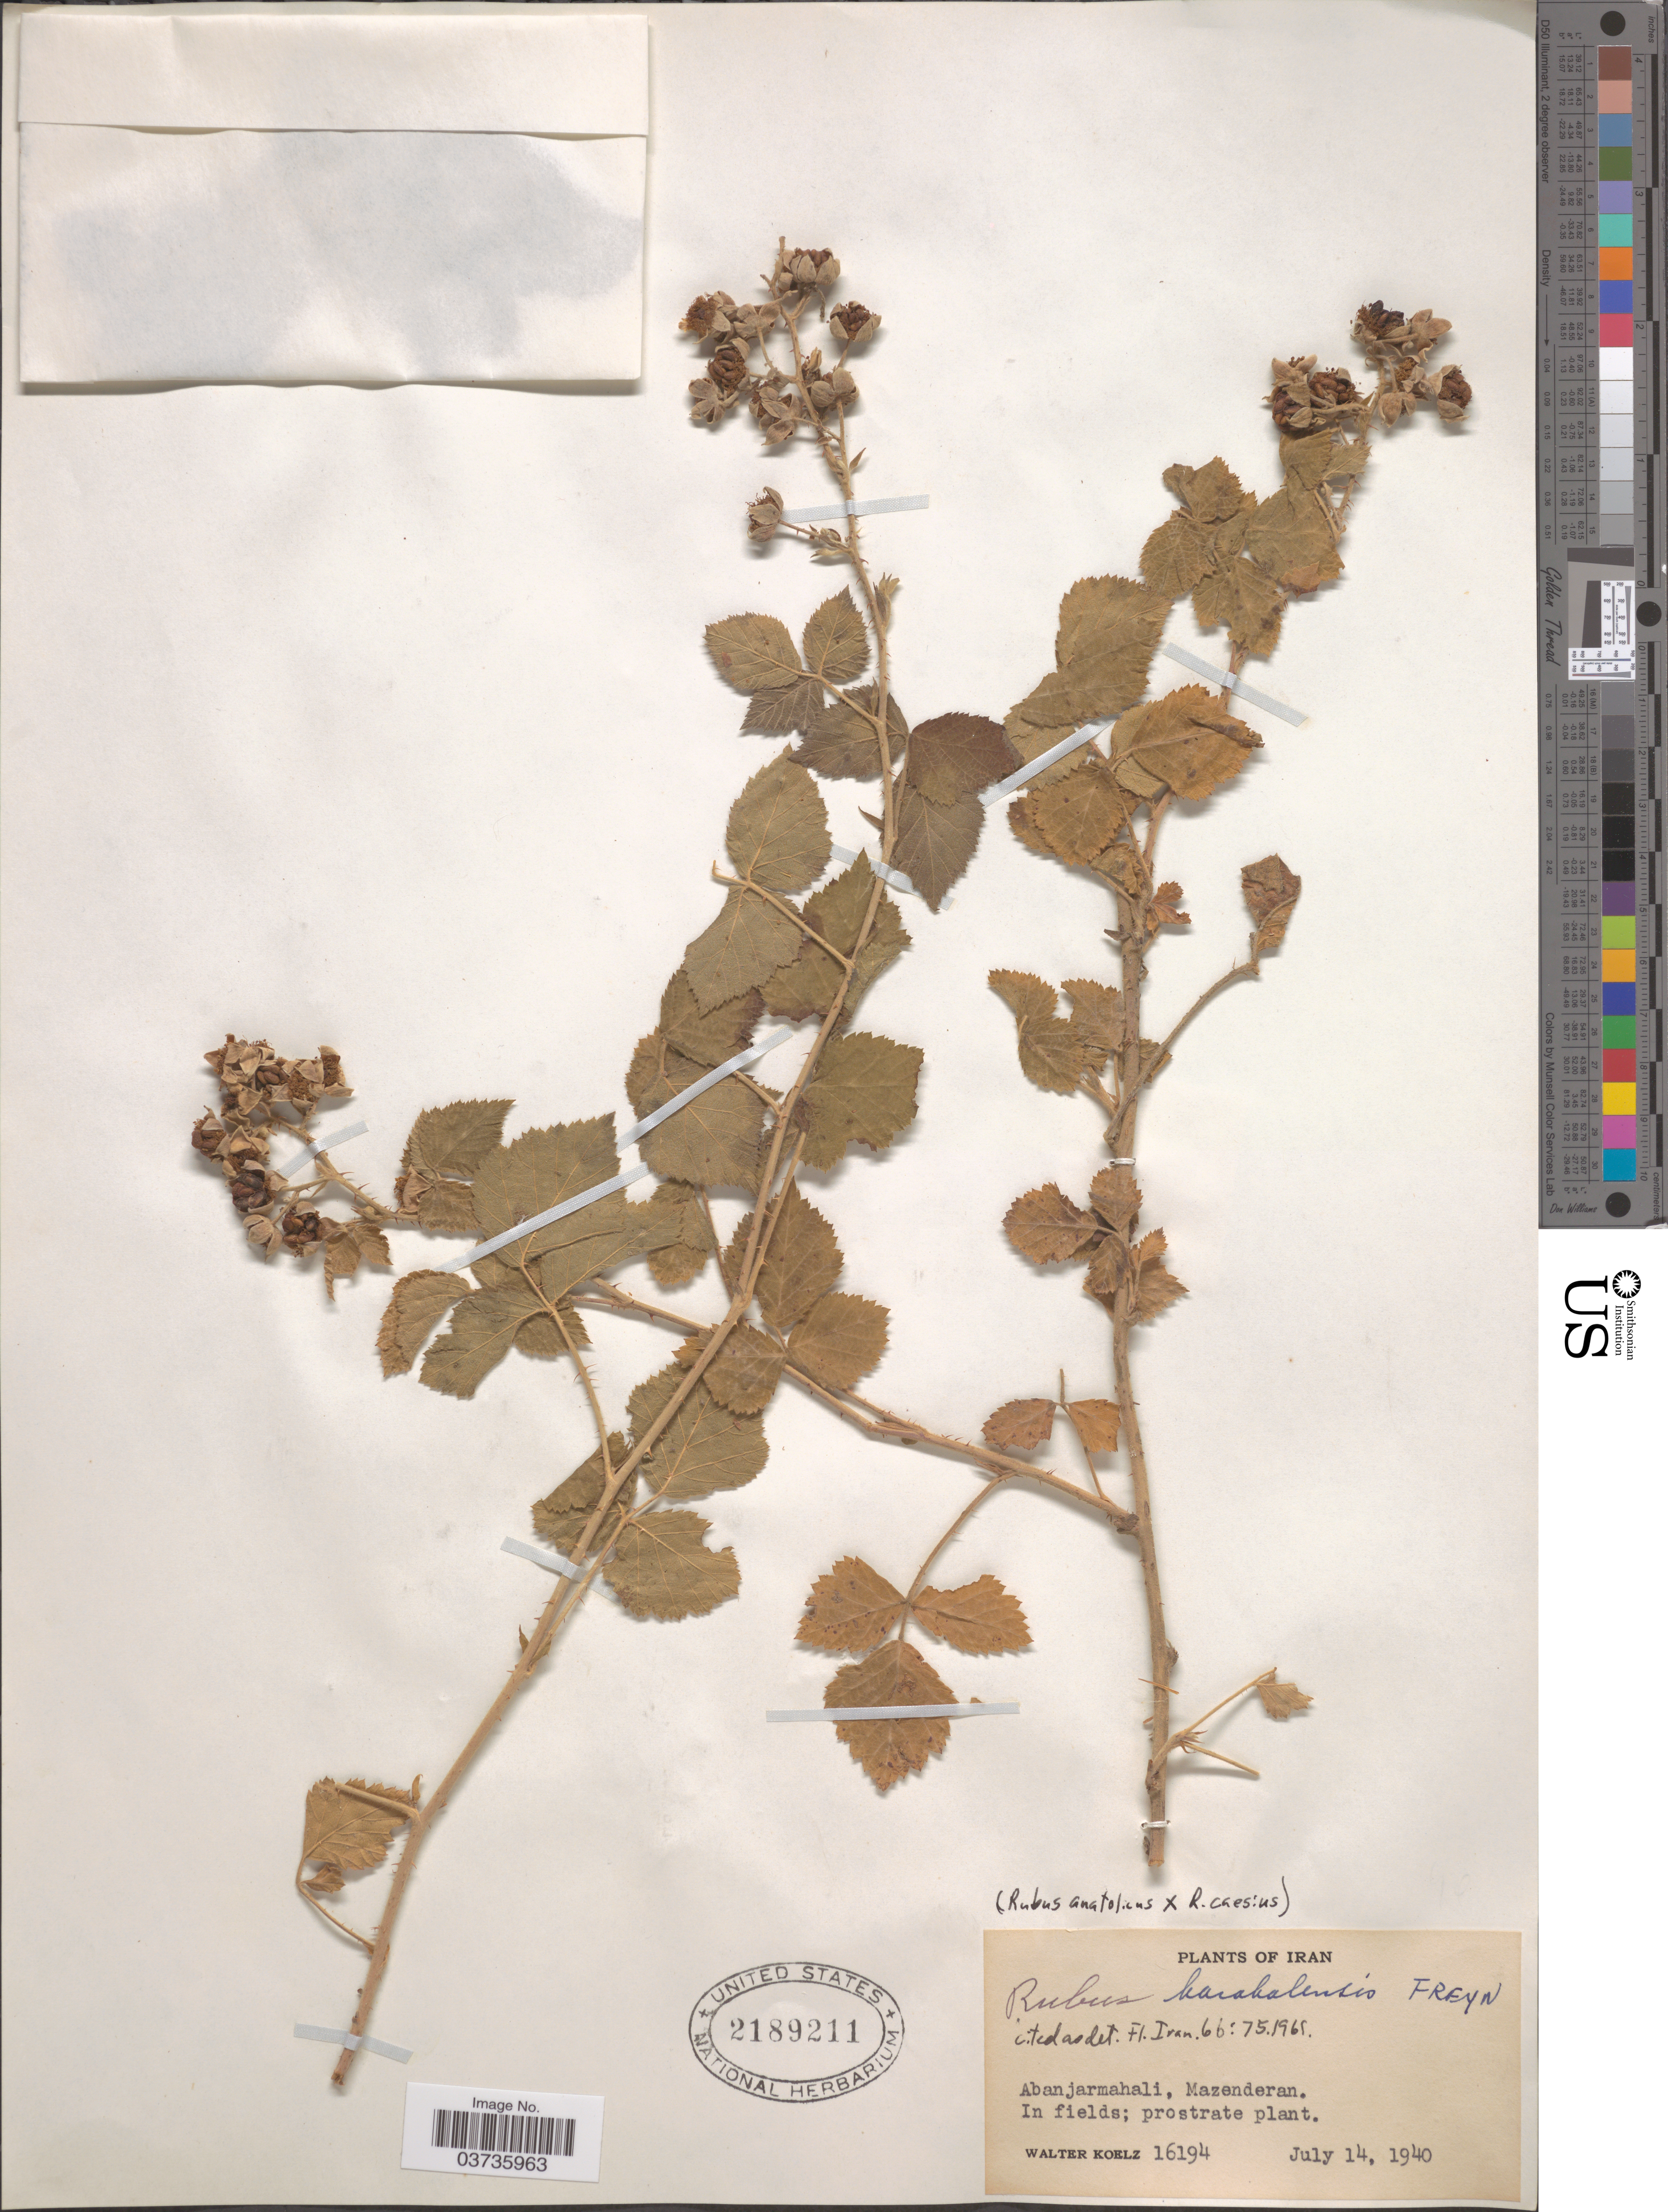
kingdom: Plantae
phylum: Tracheophyta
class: Magnoliopsida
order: Rosales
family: Rosaceae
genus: Rubus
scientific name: Rubus karakalensis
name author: Freyn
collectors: W. N. Koelz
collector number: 16194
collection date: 1940-07-14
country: Iran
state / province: Mazandaran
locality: Abanjarmahali, Mazenderan.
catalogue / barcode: US 2189211